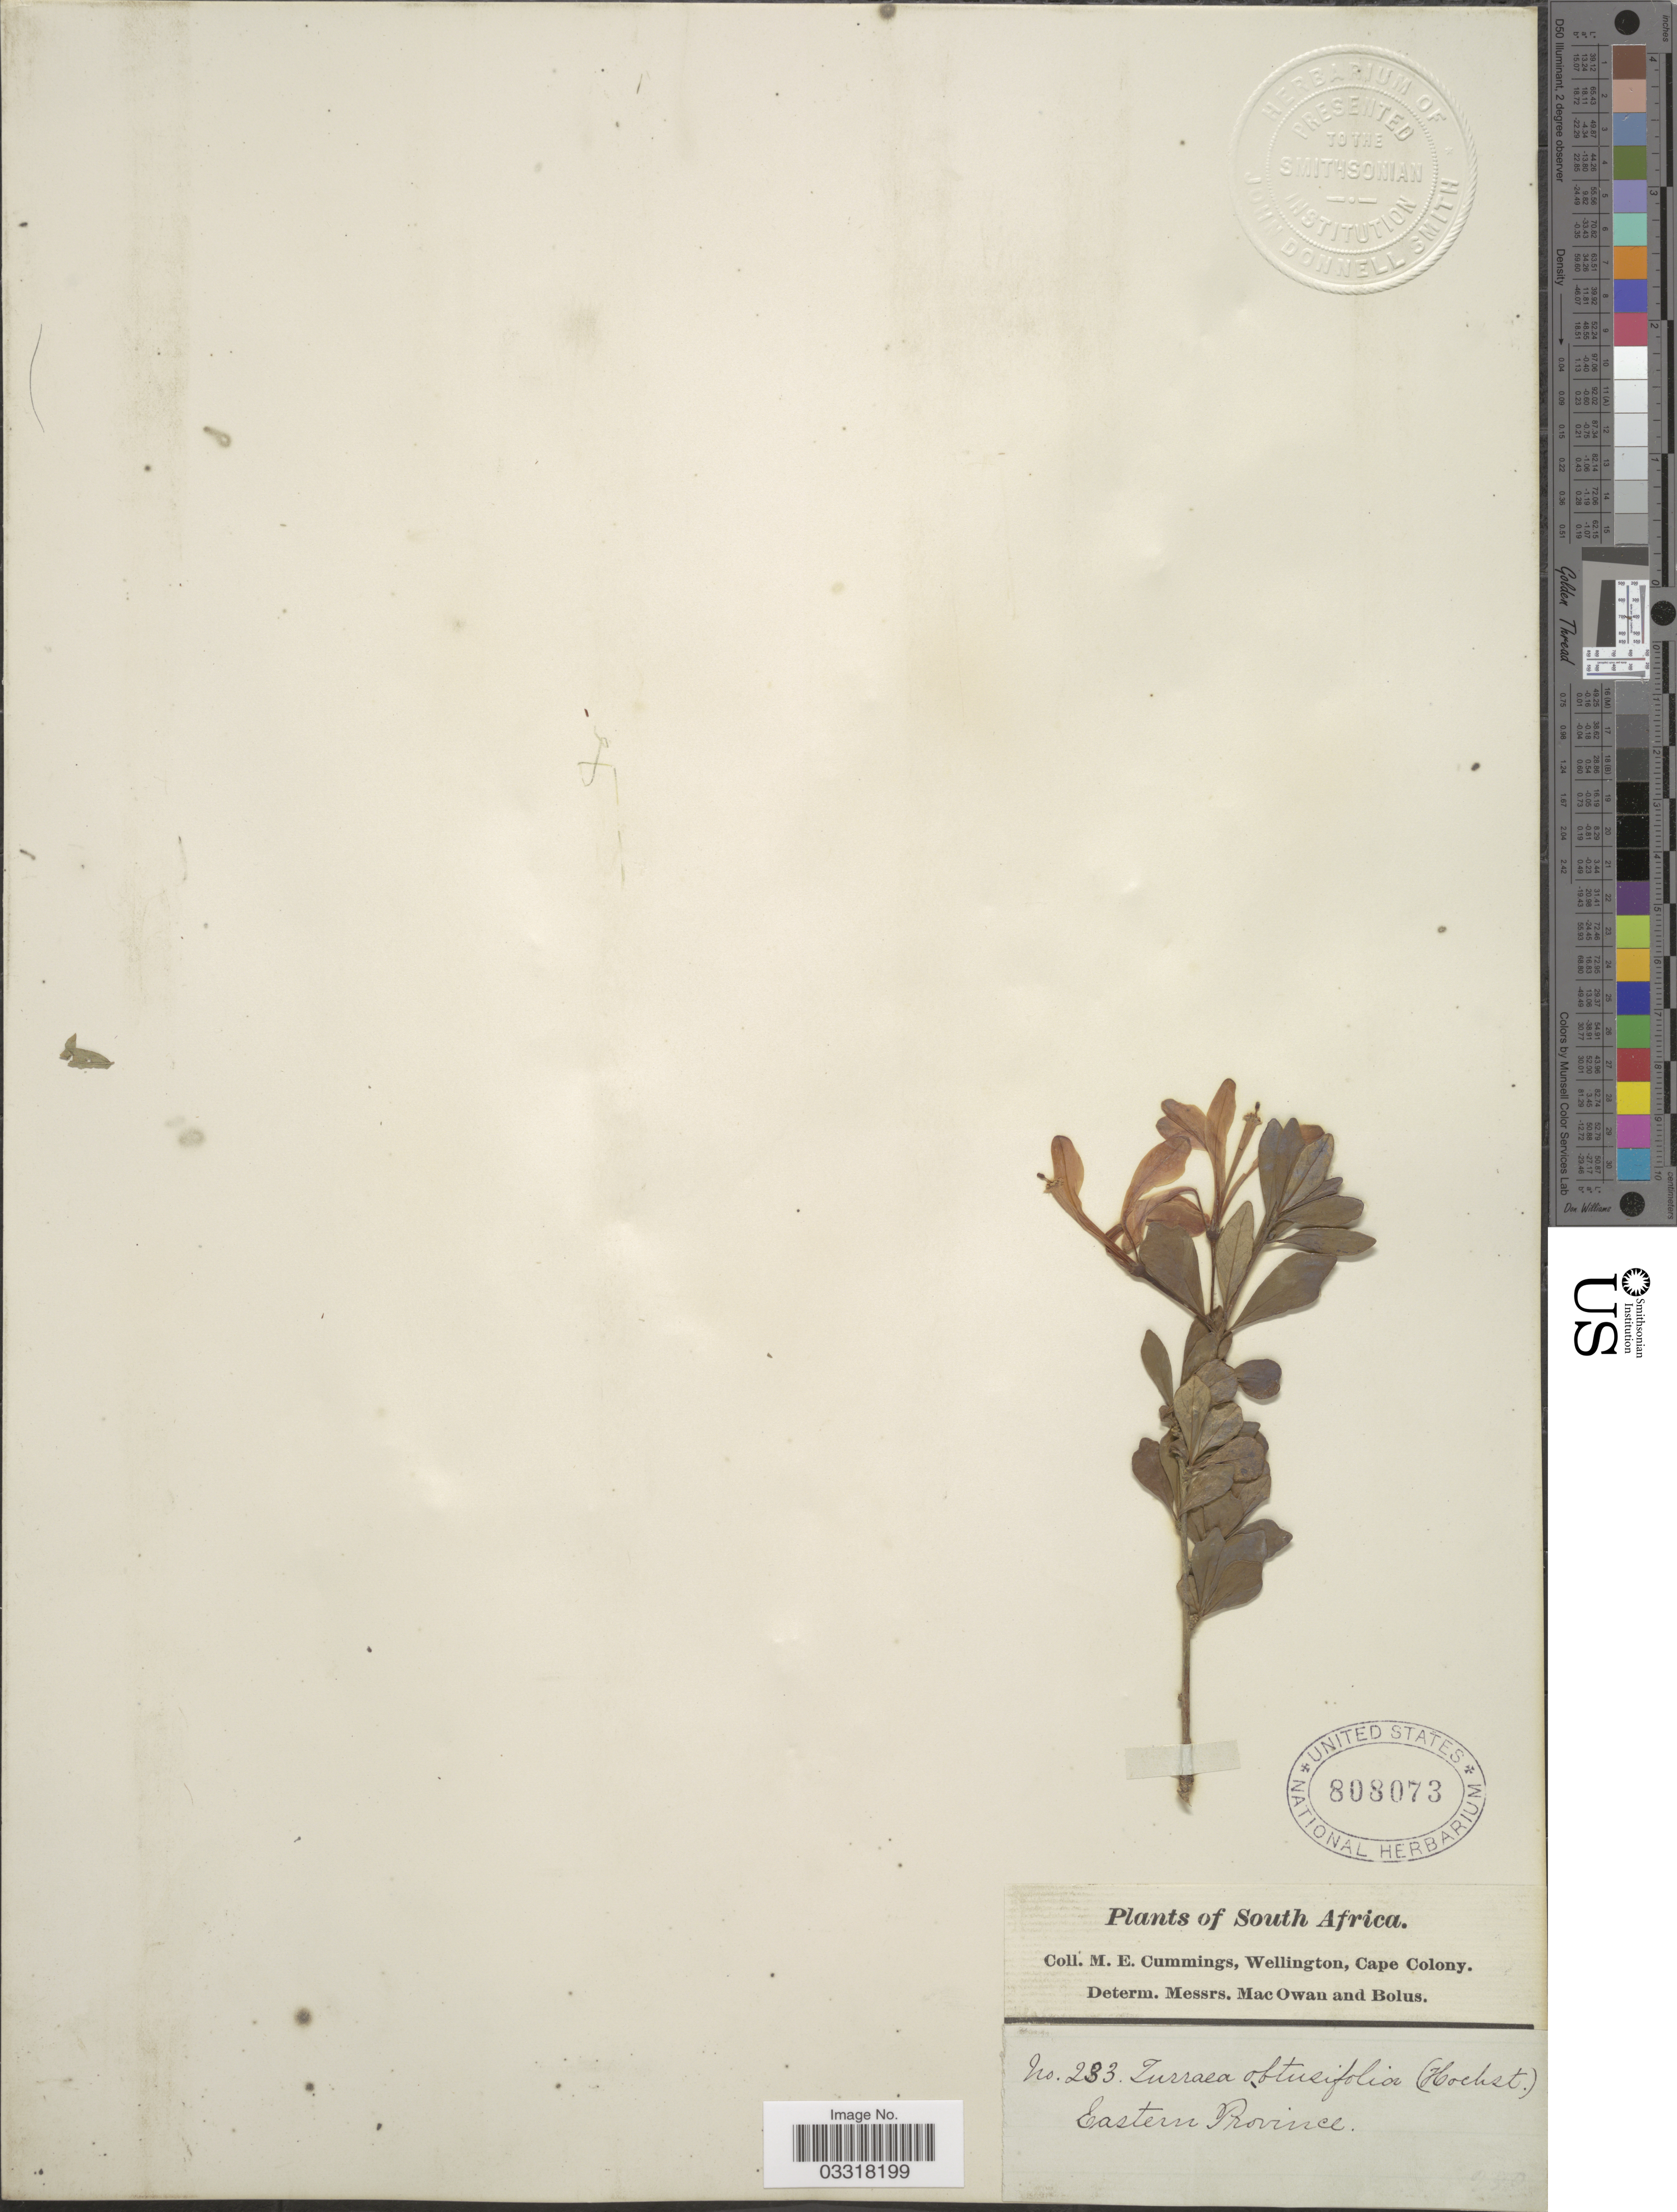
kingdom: Plantae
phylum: Tracheophyta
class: Magnoliopsida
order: Sapindales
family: Meliaceae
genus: Turraea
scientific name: Turraea obtusifolia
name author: Hochst.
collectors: M. E. Cummings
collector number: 233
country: South Africa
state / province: Eastern Cape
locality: Eastern Province.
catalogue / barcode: US 808073